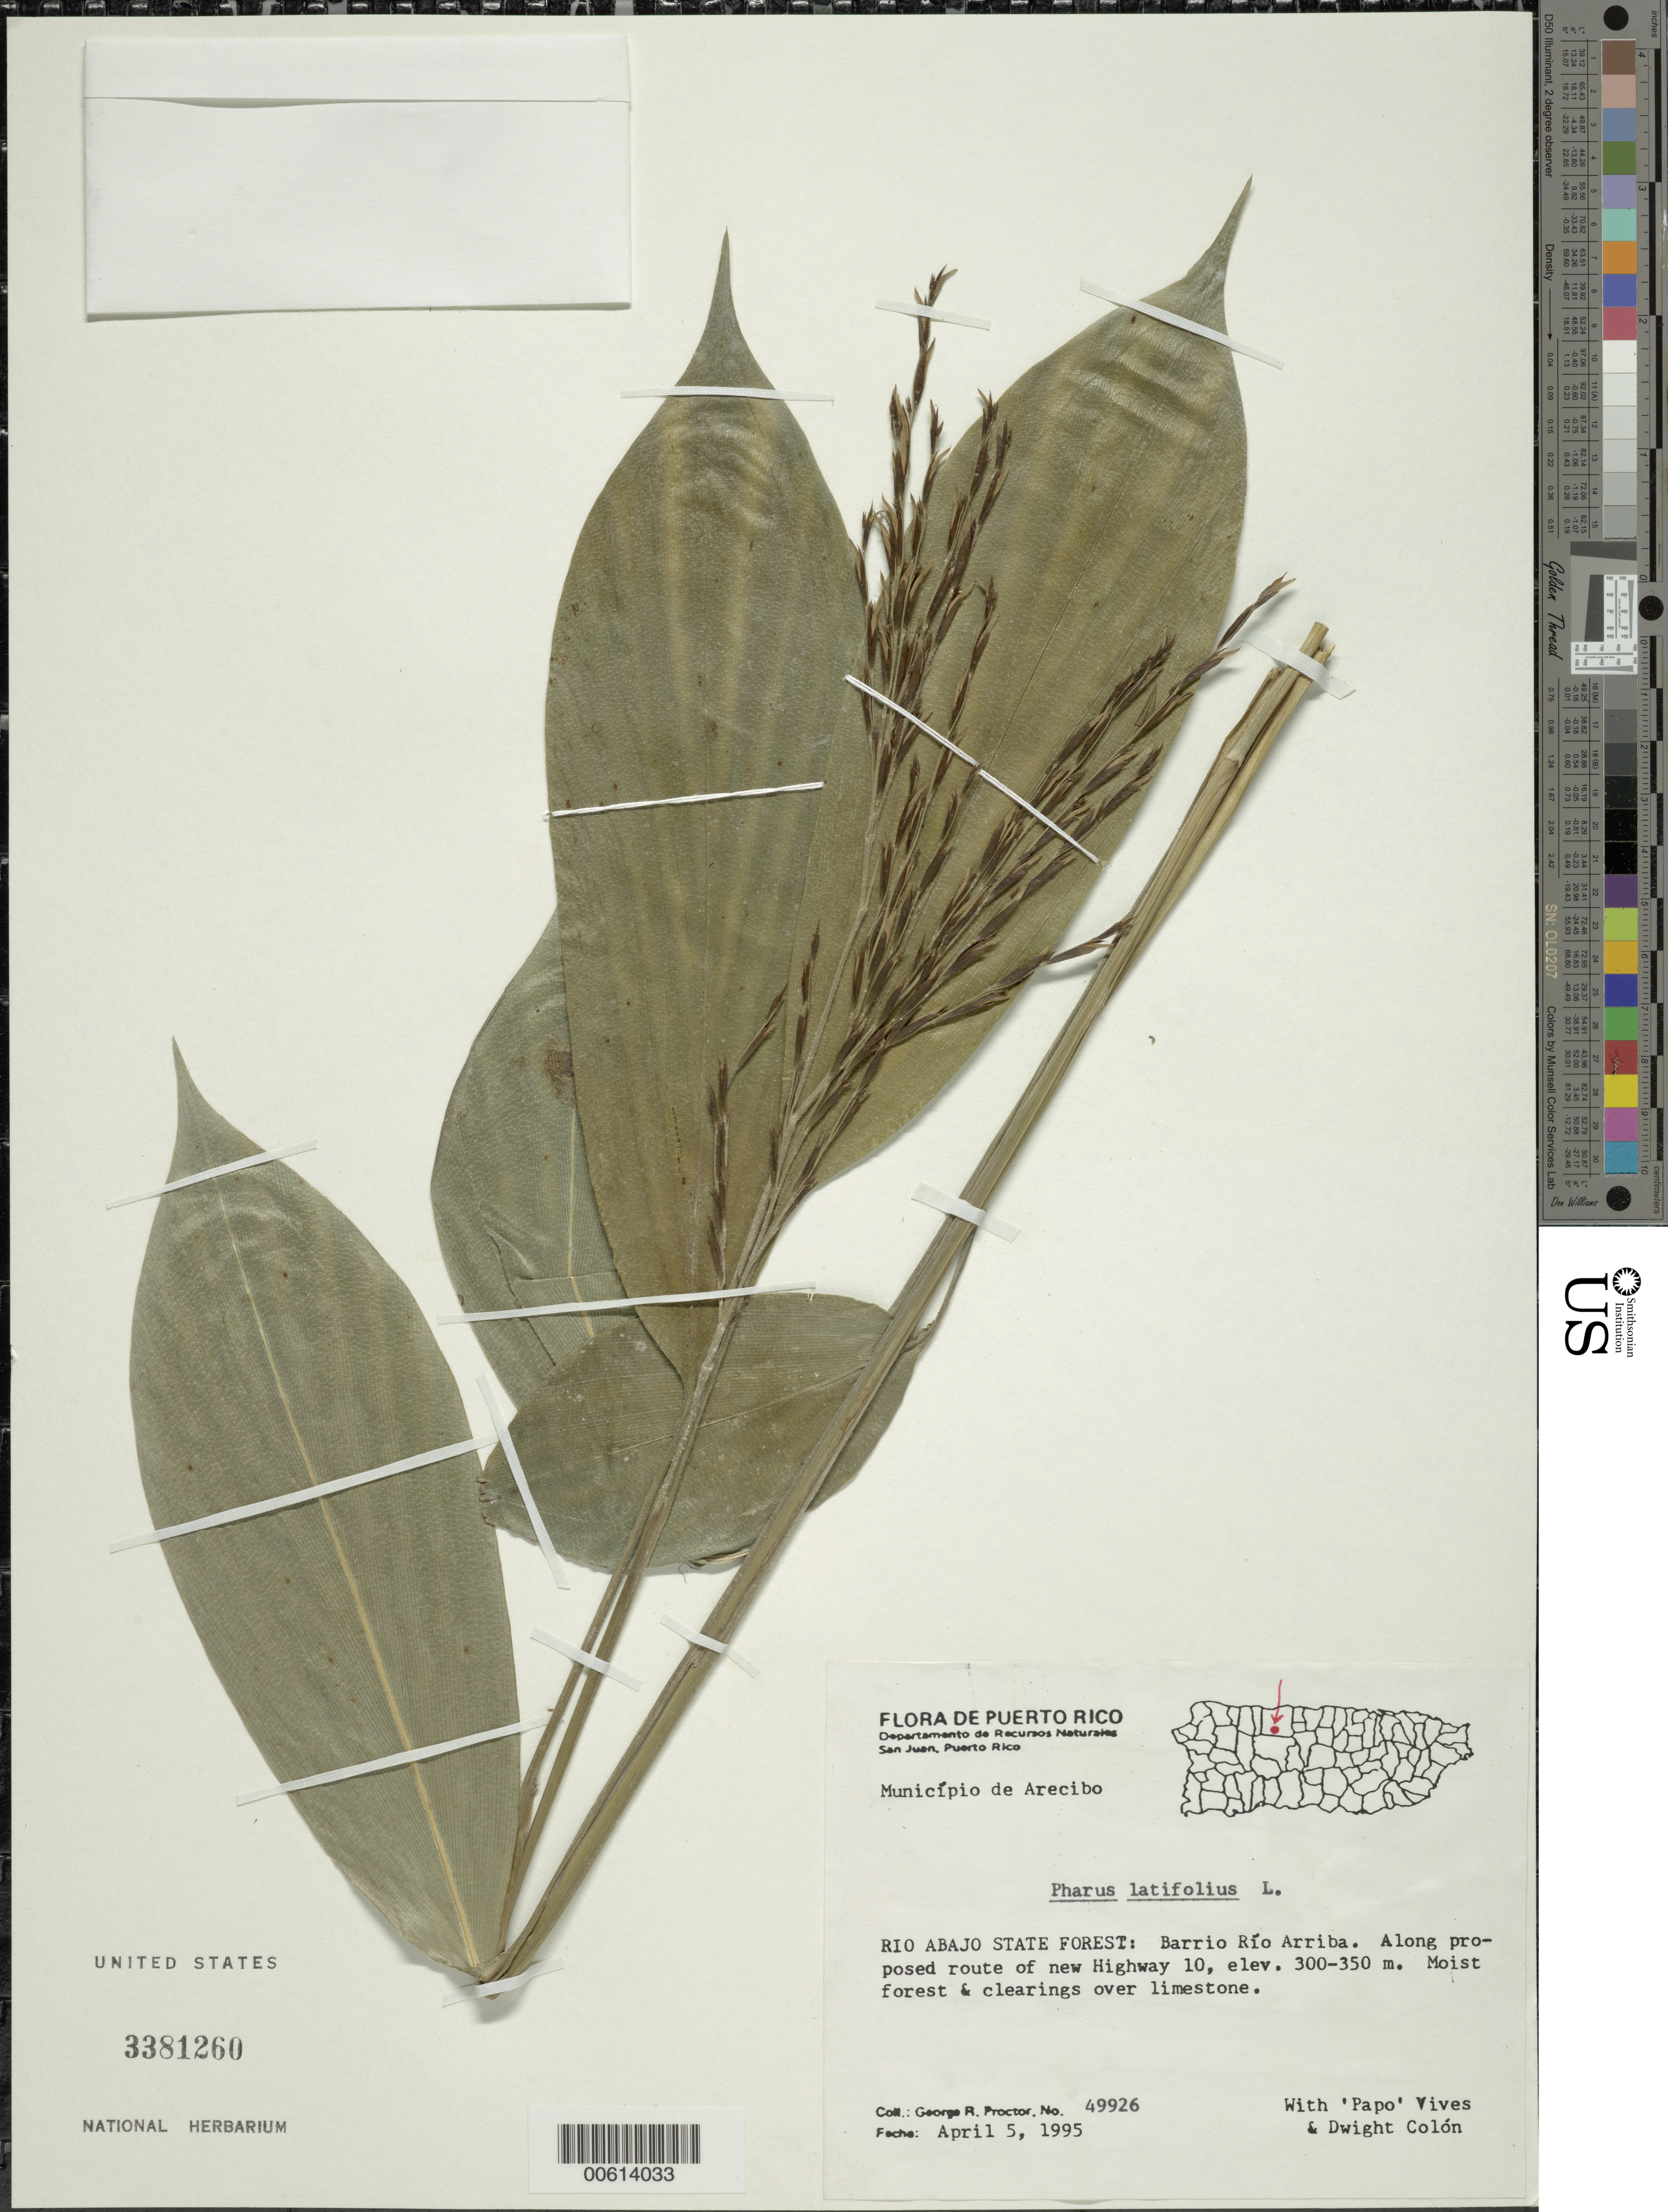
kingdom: Plantae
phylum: Tracheophyta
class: Liliopsida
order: Poales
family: Poaceae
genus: Pharus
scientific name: Pharus latifolius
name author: L.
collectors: G. R. Proctor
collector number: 49926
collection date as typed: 05 Apr 1995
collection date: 1995-04-05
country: Puerto Rico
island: Greater Antilles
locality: Rio abajo state forest, barrio rio arriba, new highway 10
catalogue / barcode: US 3381260